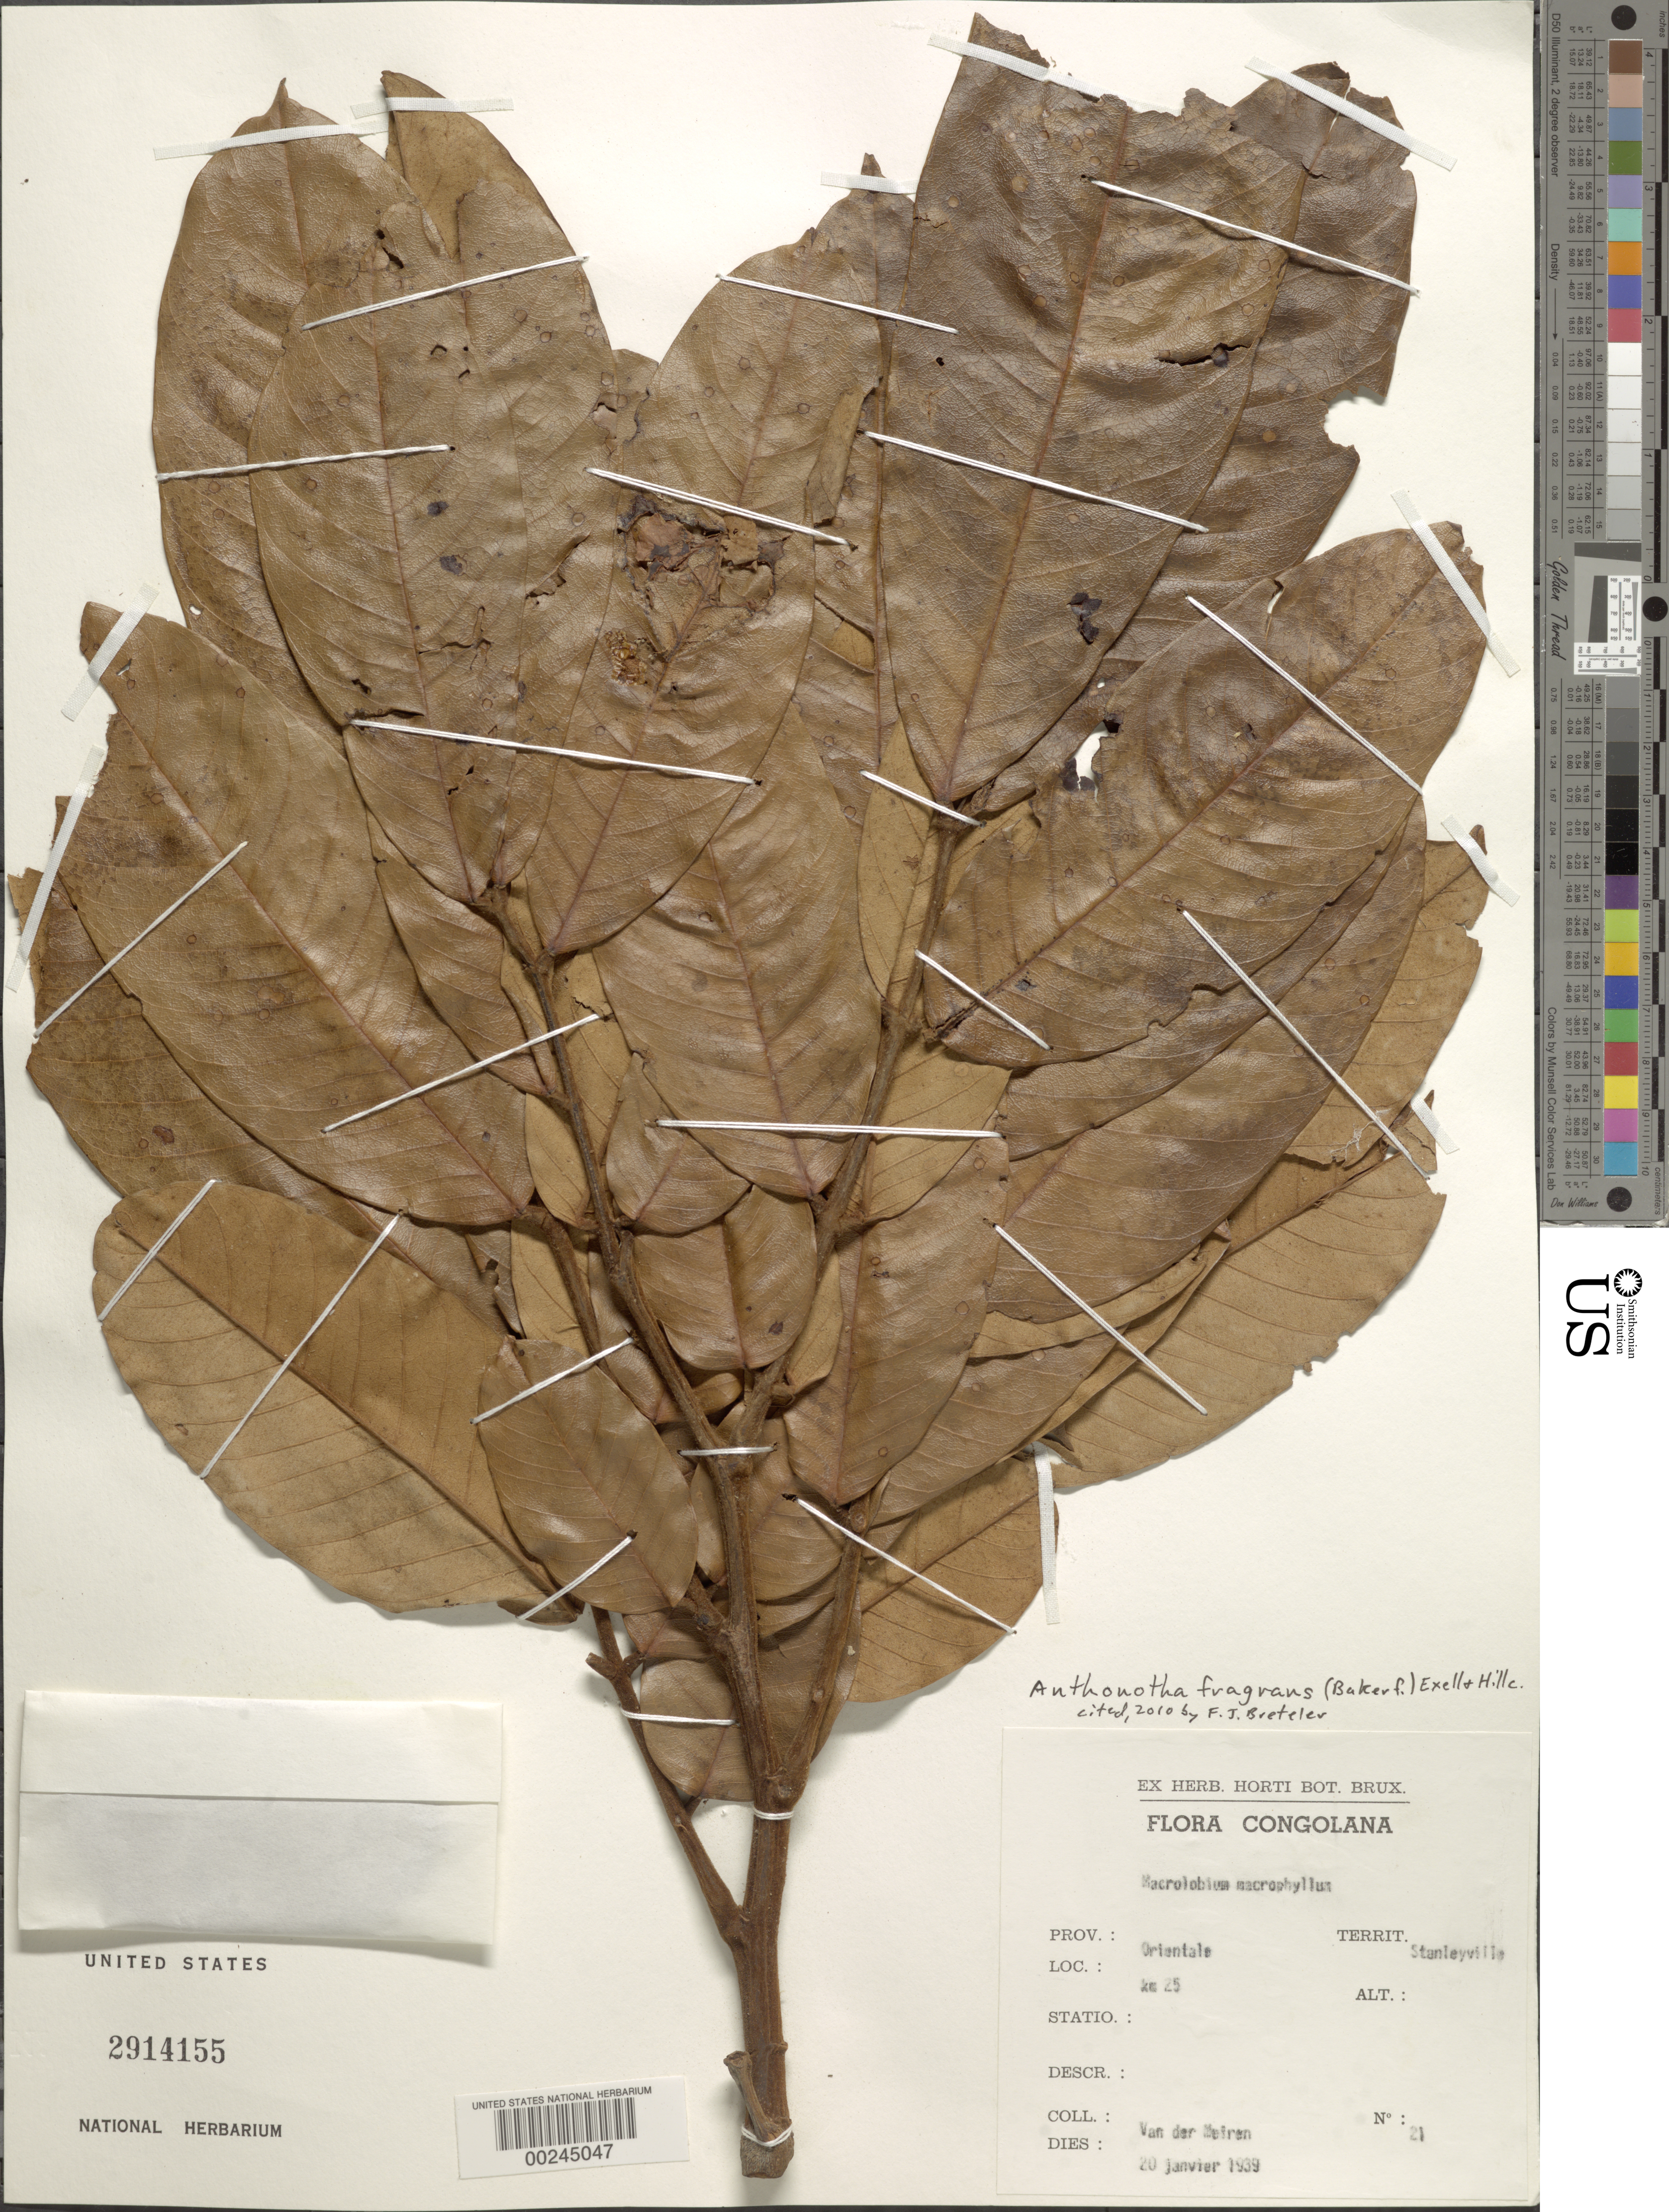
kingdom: Plantae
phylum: Tracheophyta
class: Magnoliopsida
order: Fabales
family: Fabaceae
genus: Anthonotha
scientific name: Anthonotha fragrans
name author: (Baker f.) Exell & Hillc.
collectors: Van der Meiren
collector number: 21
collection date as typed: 20 Jan 1939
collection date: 1939-01-20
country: Congo, Democratic Republic of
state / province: Kasaï-Oriental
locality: Km 25; Stanleyville Terr.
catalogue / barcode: US 2914155